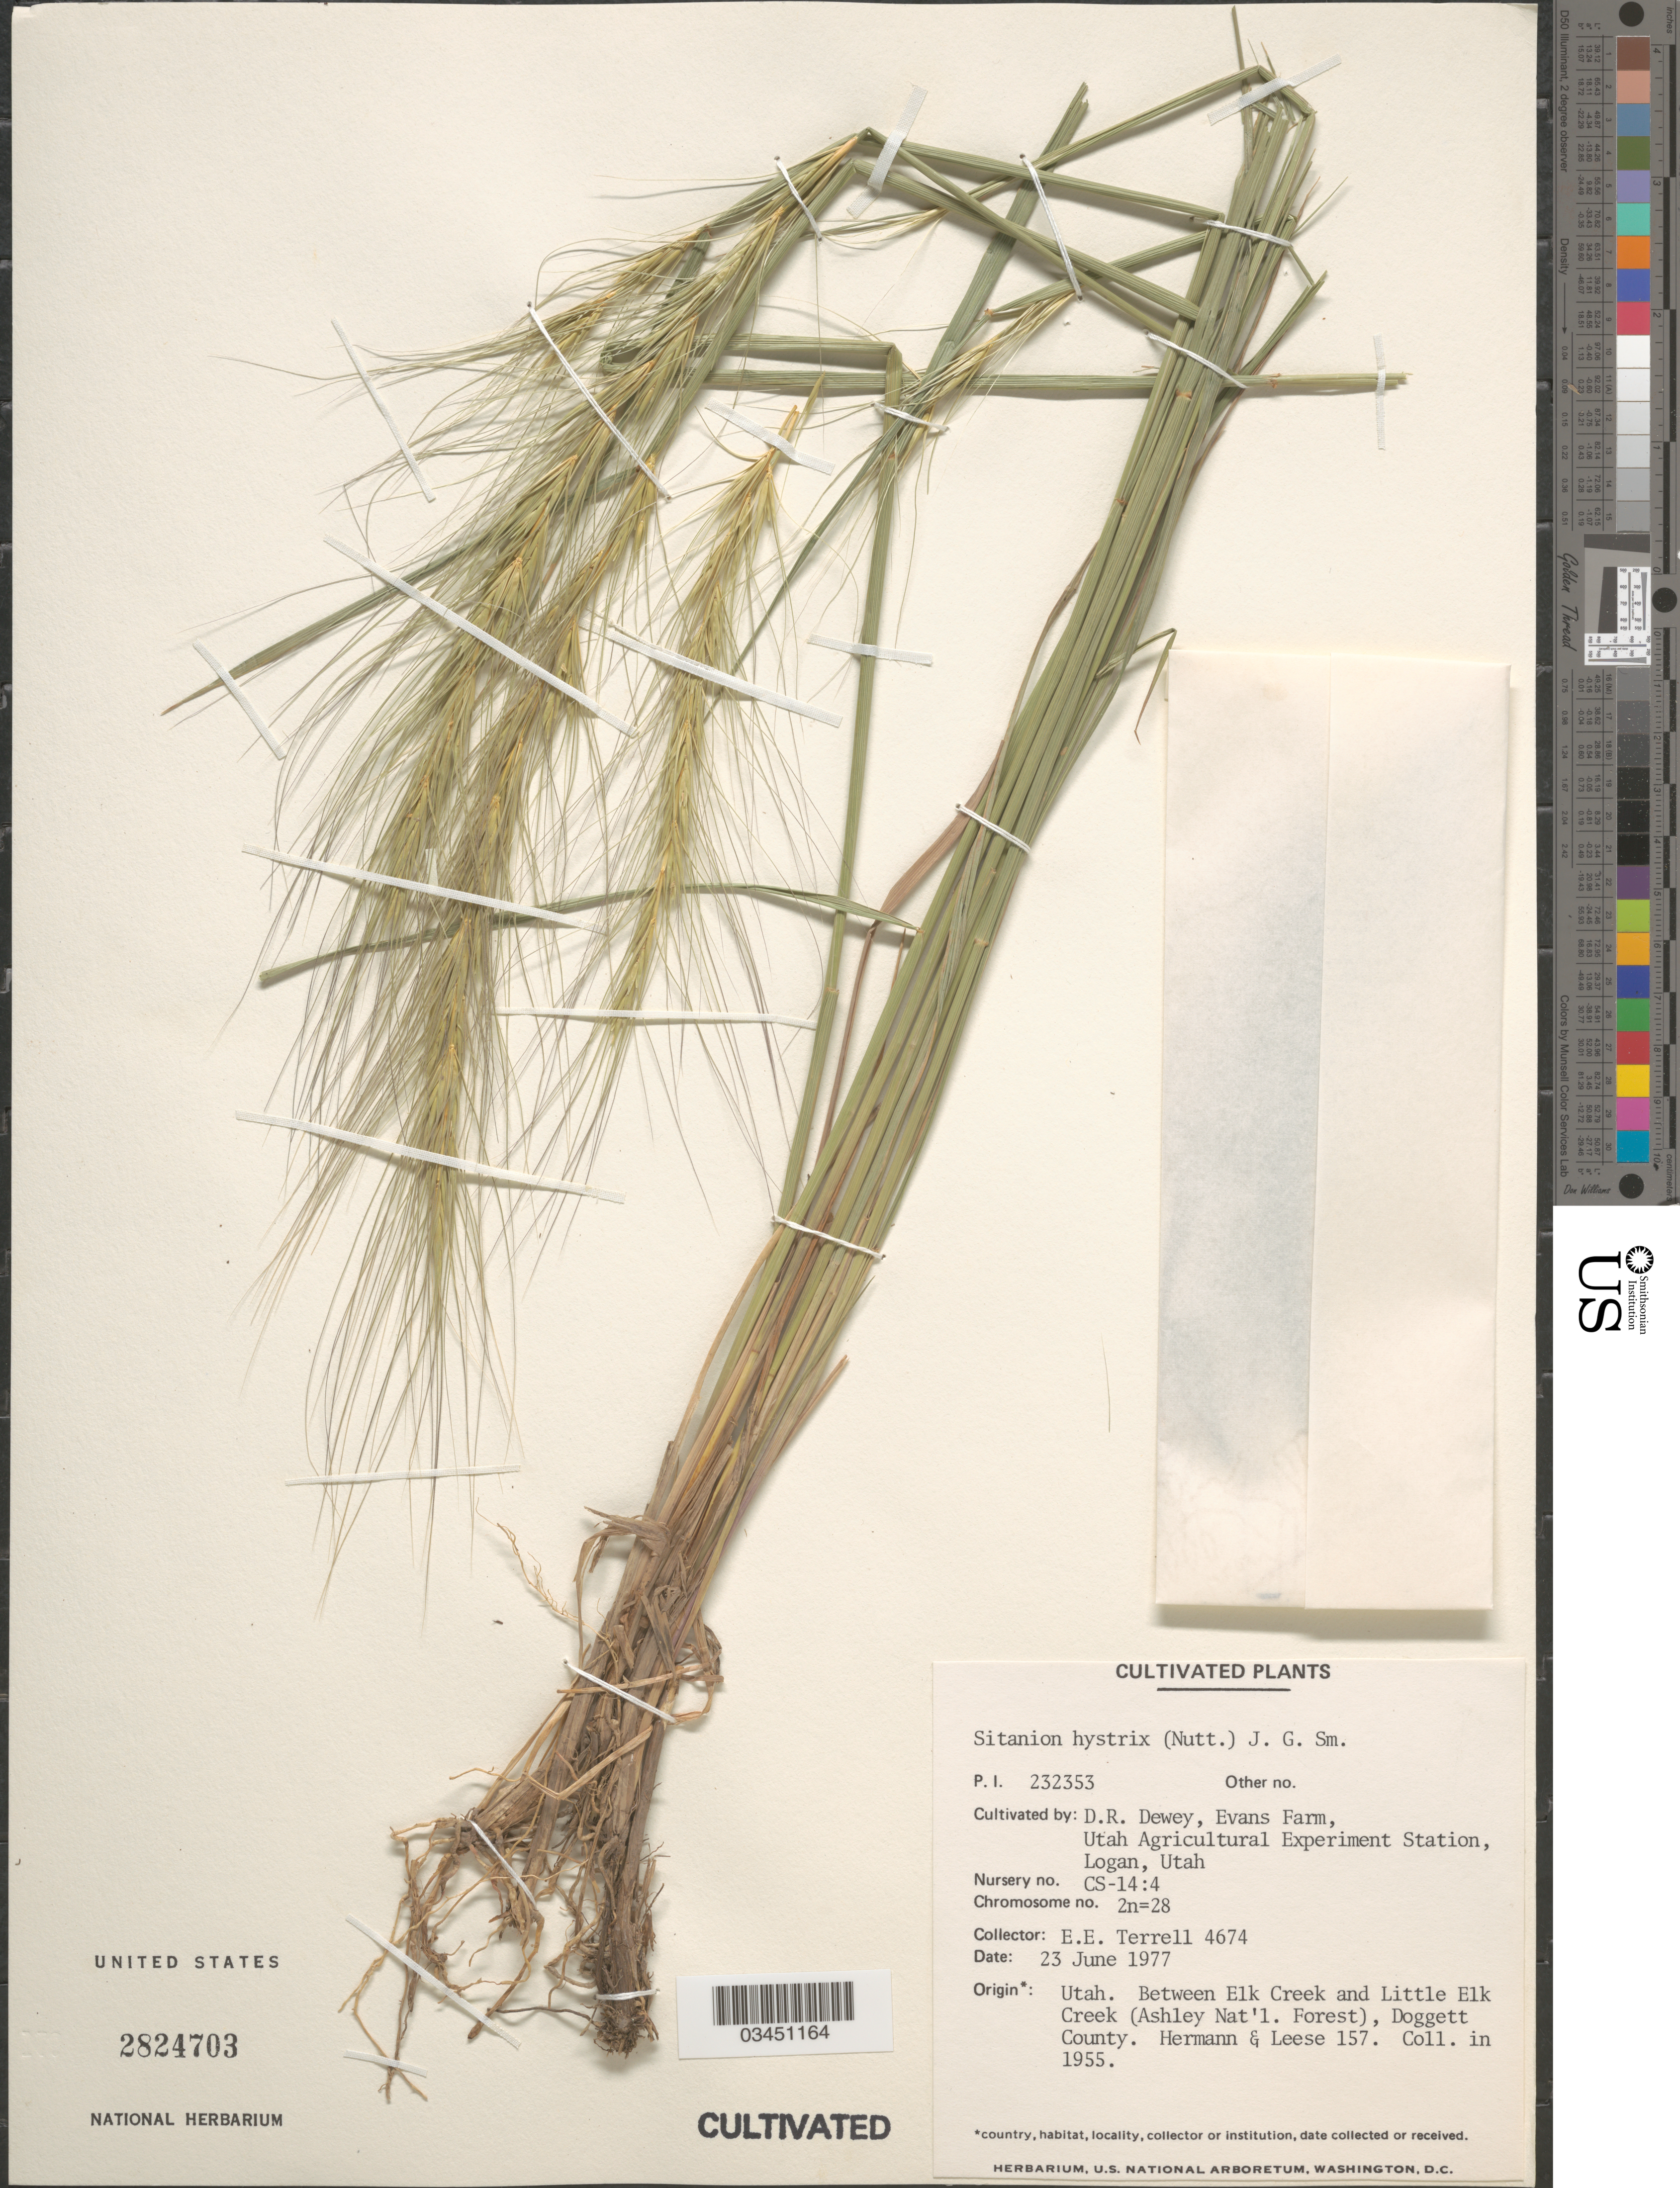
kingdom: Plantae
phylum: Tracheophyta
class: Liliopsida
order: Poales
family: Poaceae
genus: Elymus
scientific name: Elymus sp.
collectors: D. Dewey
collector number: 232353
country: United States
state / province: Utah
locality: Evans Farm, Utah Agricultural Experiment Station, Logan. Nursery no. CS-14:4.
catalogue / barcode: US 2824703